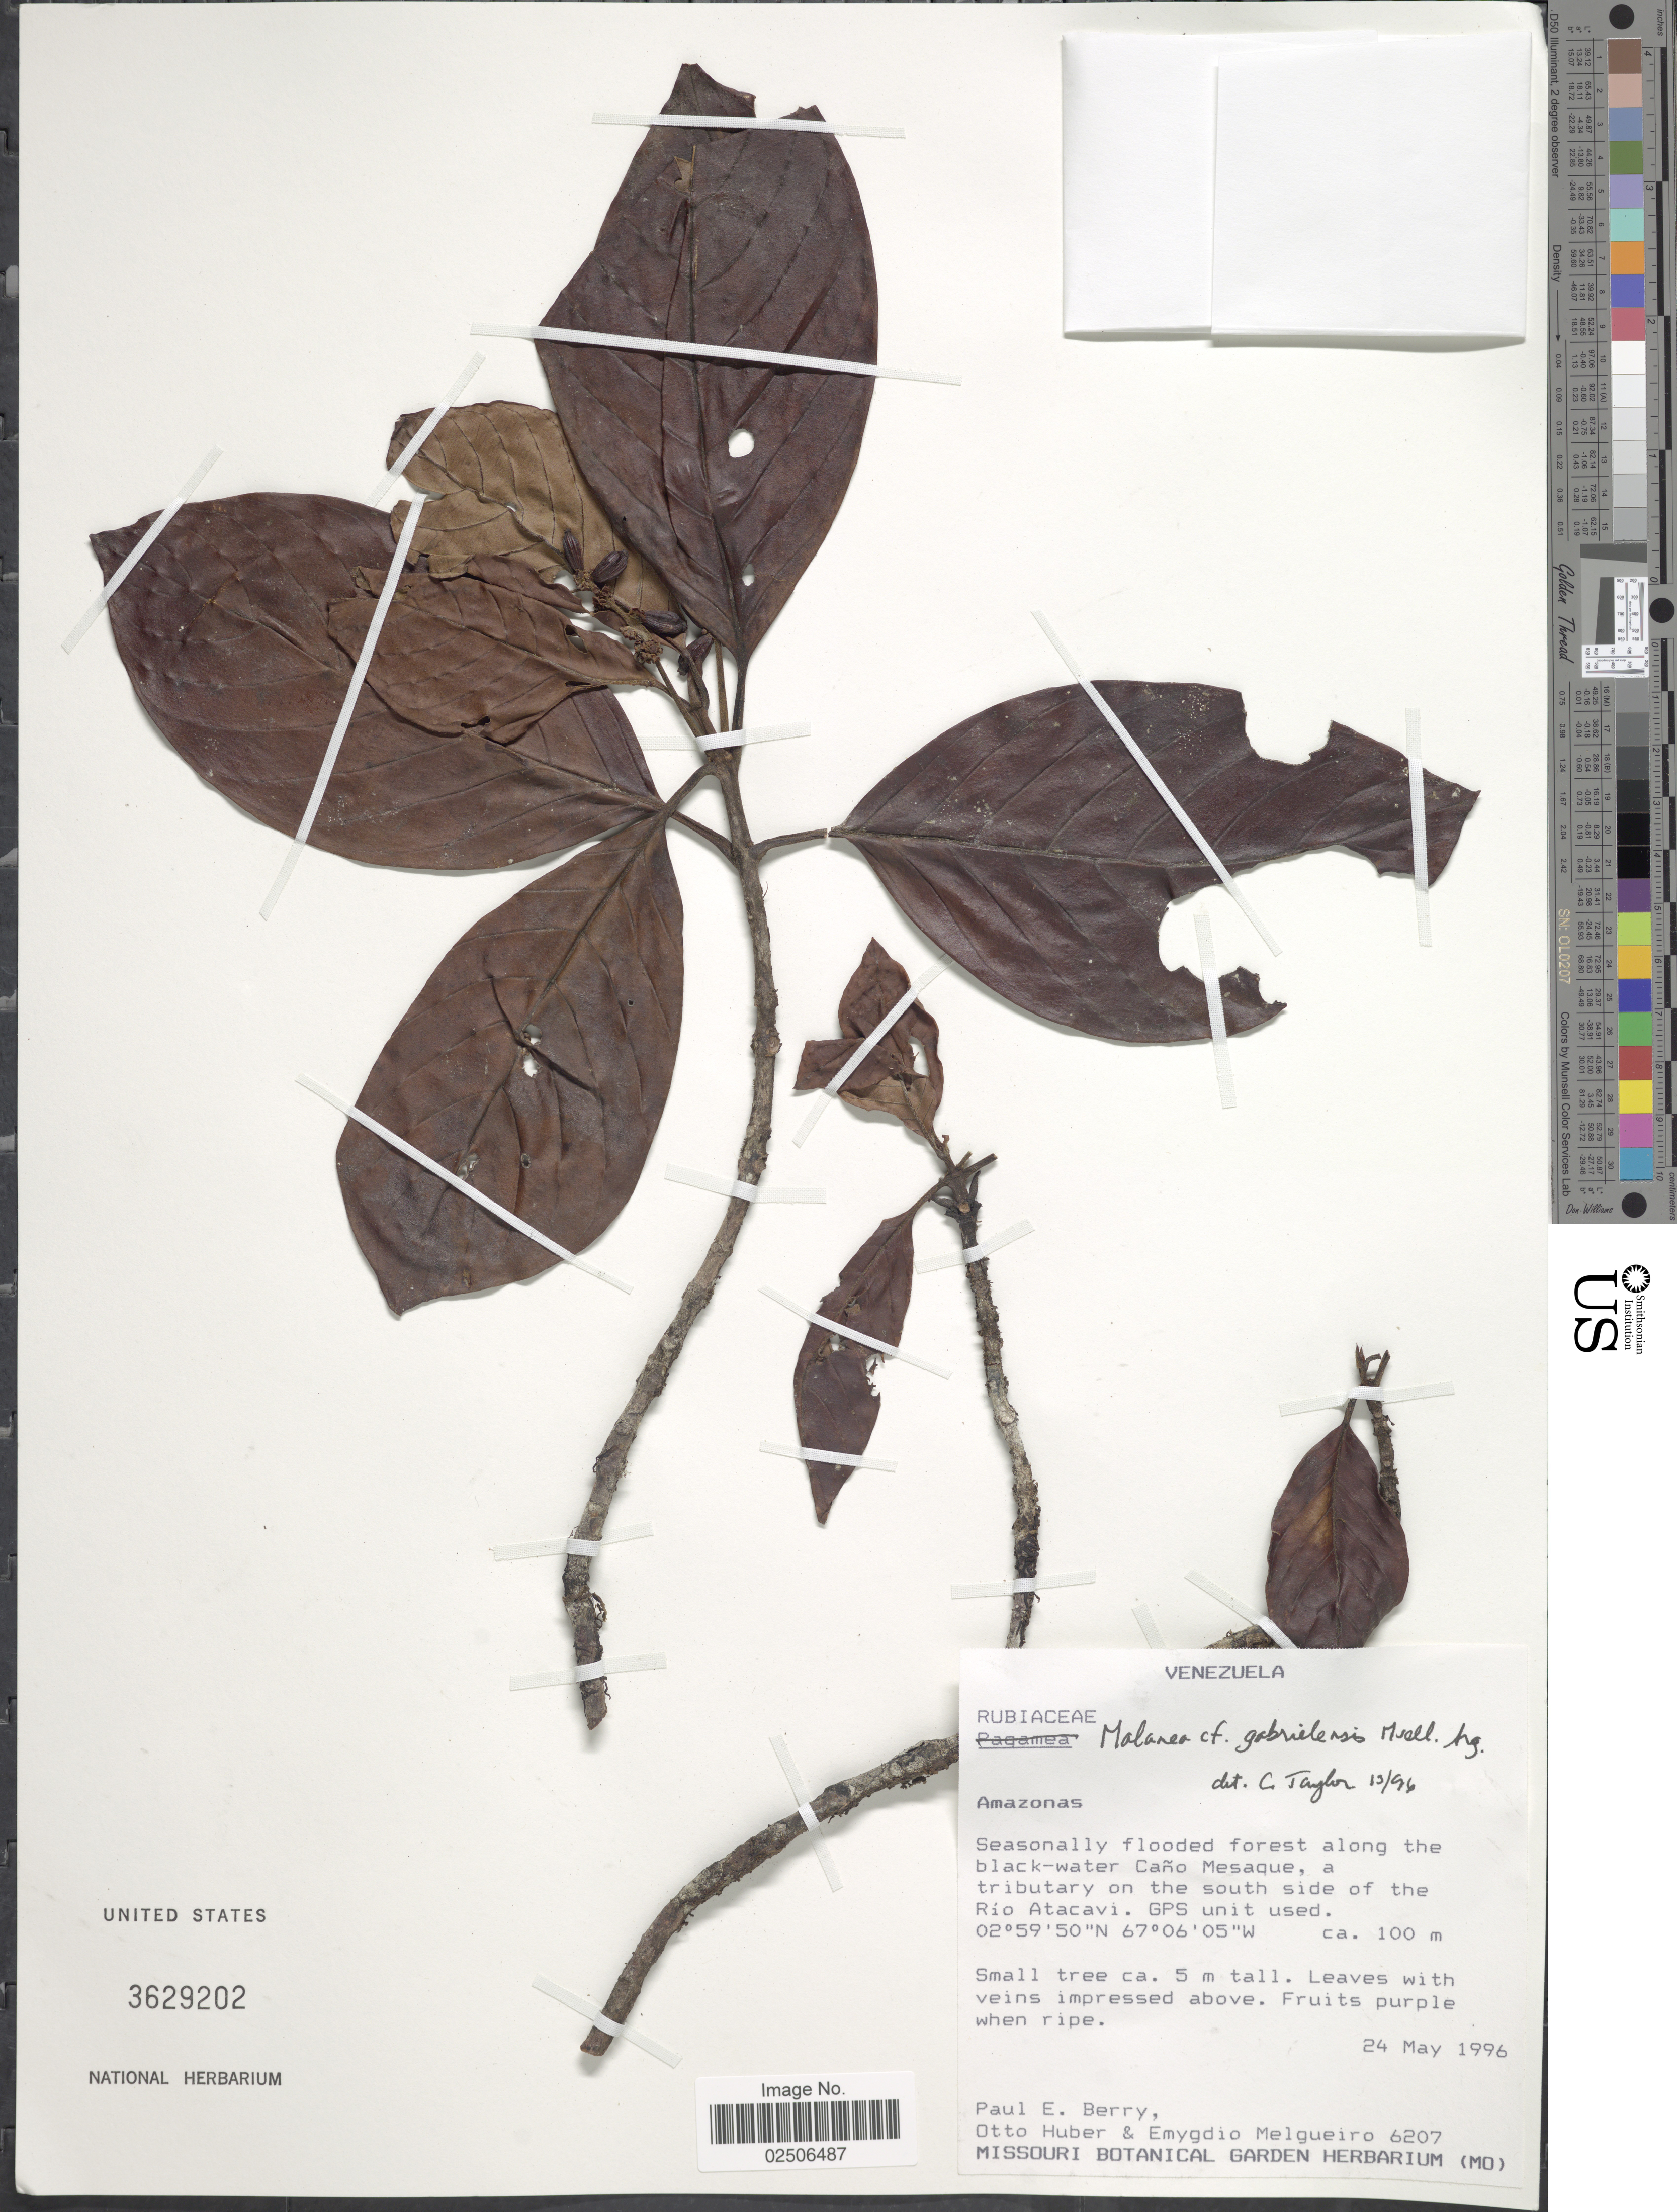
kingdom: Plantae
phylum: Tracheophyta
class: Magnoliopsida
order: Gentianales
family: Rubiaceae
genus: Malanea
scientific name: Malanea gabrielensis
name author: Müll. Arg.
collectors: P. E. Berry, O. Huber & E. Melgueiro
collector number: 6207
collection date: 1996-05-24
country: Venezuela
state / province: Amazonas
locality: Along the black-water Cano Mesaque, a tributary on the south side of the Rio Atacavi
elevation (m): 100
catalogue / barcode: US 3629202